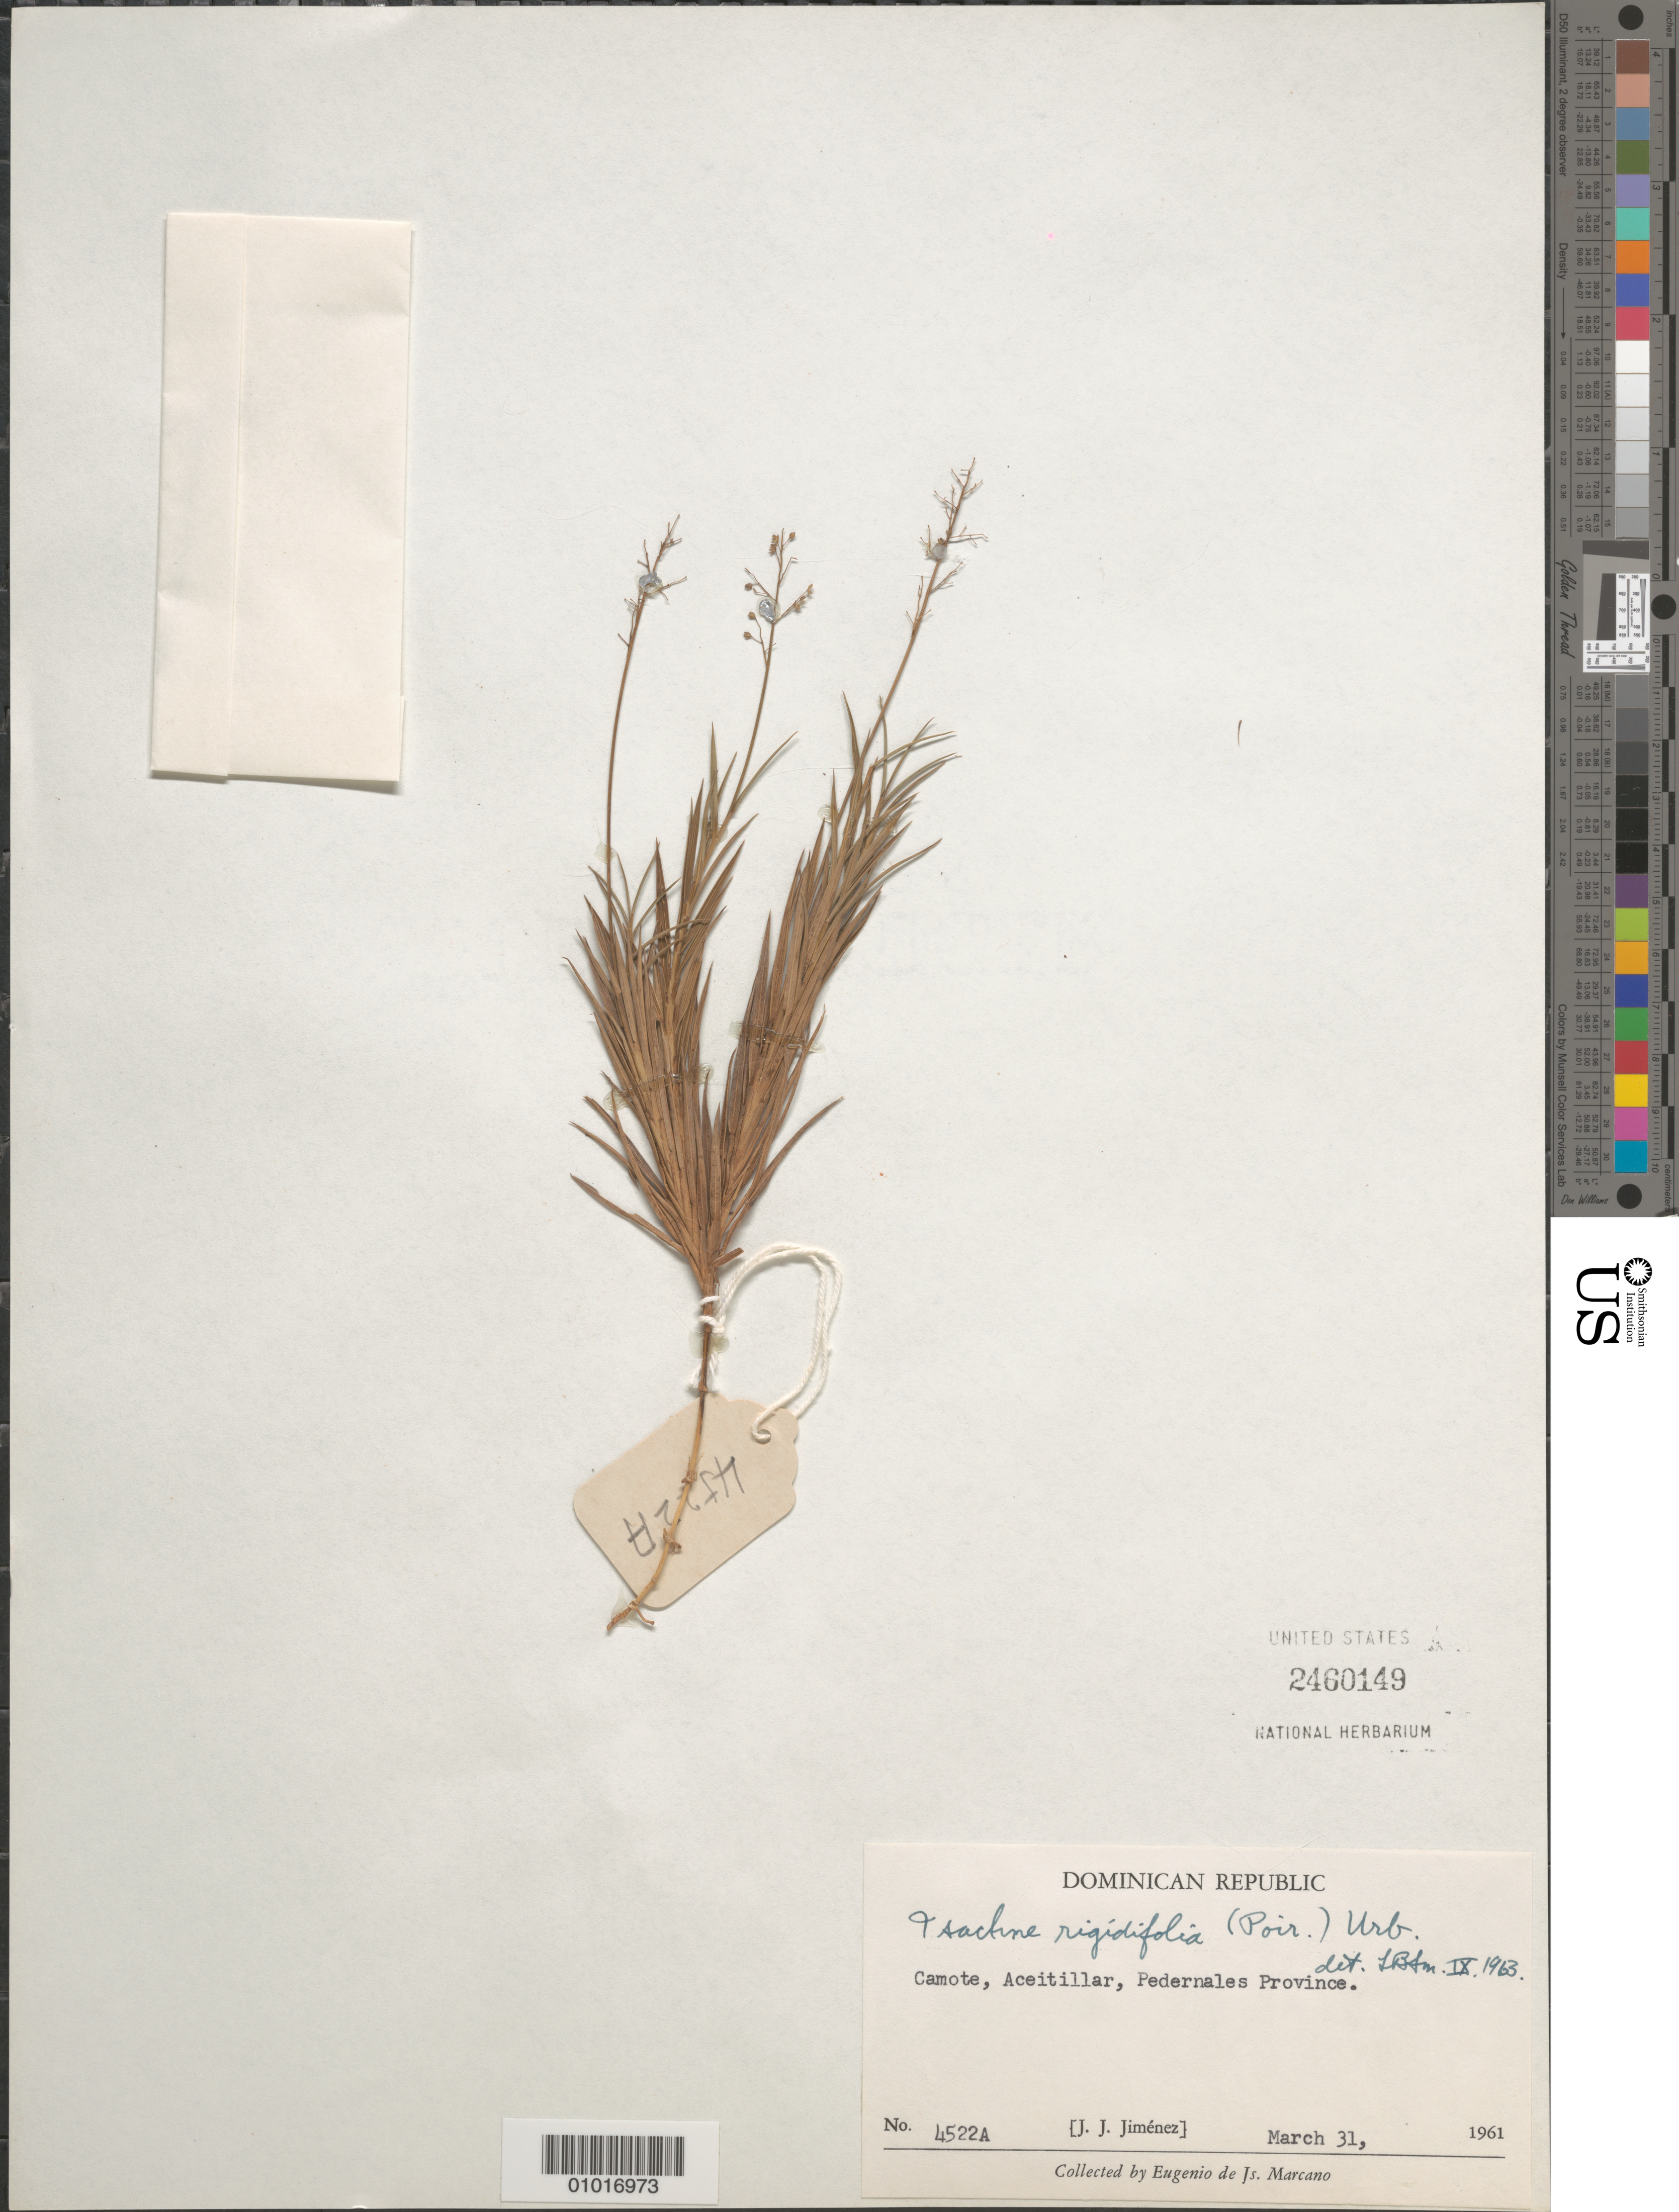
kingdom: Plantae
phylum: Tracheophyta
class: Liliopsida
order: Poales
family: Poaceae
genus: Isachne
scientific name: Isachne rigidifolia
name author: (Poir.) Urb.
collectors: E. J. Marcano F.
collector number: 4522A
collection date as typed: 31 Mar 1961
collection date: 1961-03-31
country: Dominican Republic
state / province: Pedernales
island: Hispaniola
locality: Camote, Aceitillar, Pedernales Province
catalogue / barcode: US 2460149